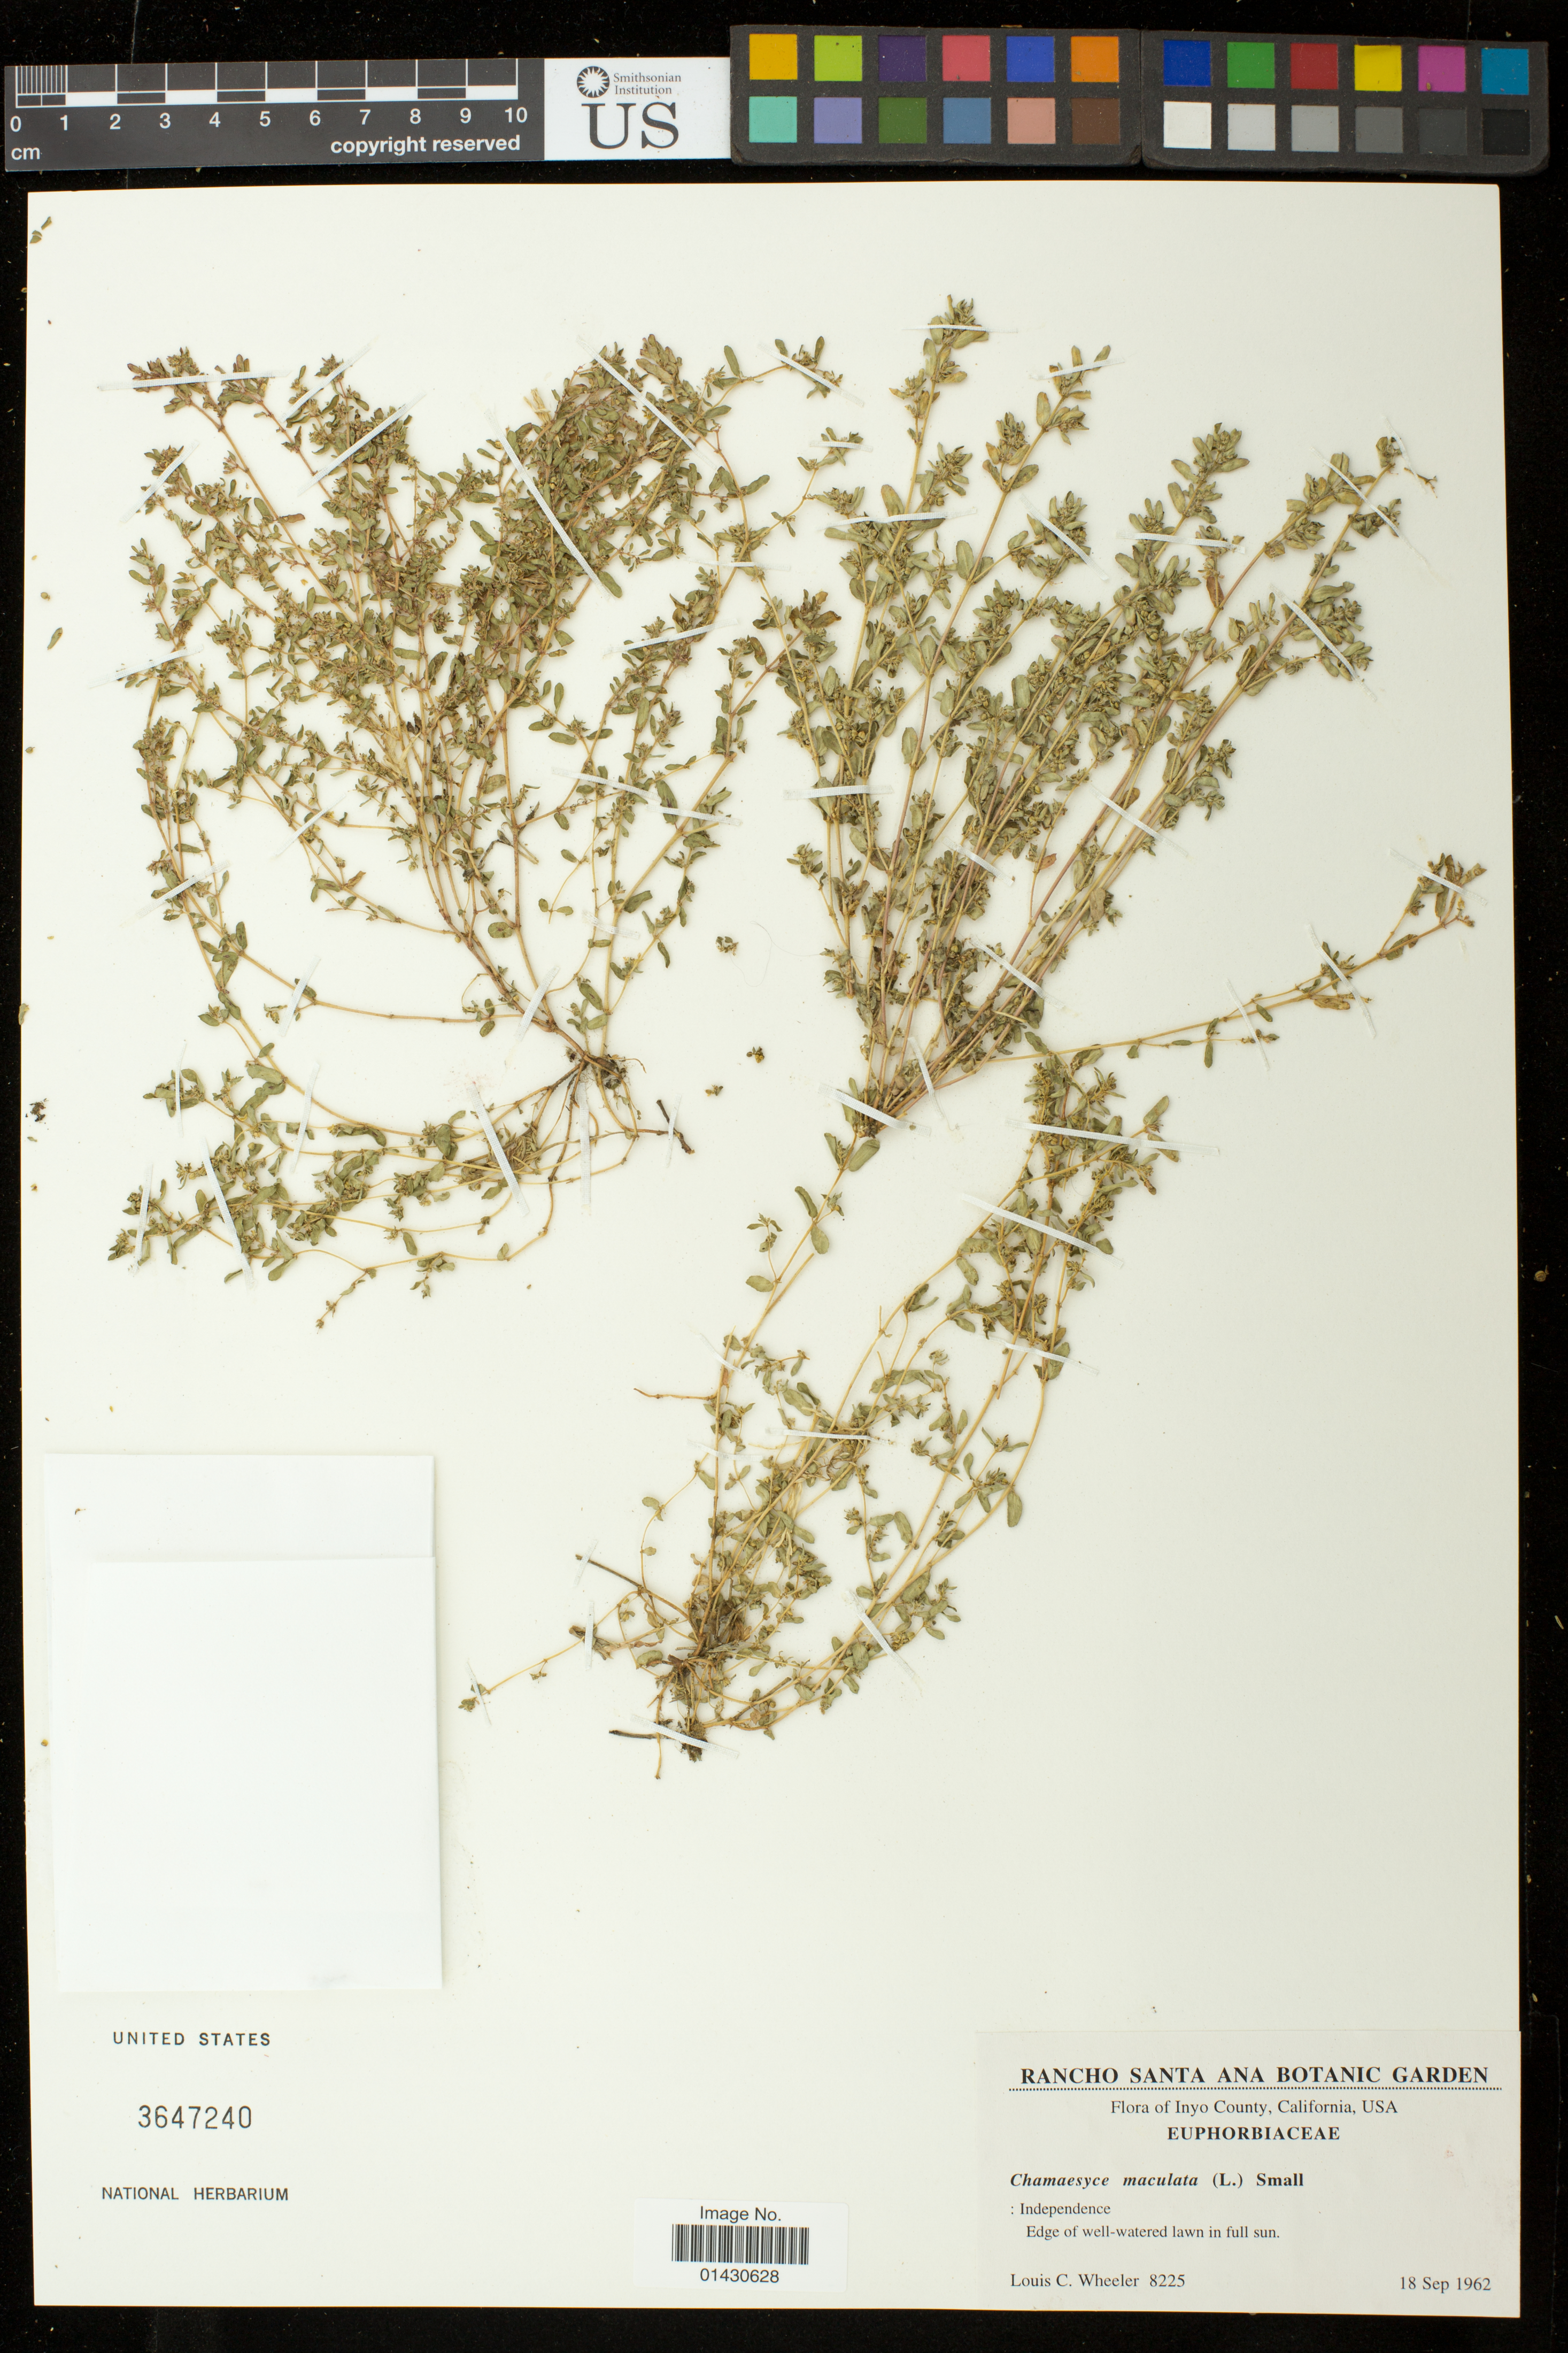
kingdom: Plantae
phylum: Tracheophyta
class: Magnoliopsida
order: Malpighiales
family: Euphorbiaceae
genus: Euphorbia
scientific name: Euphorbia maculata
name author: L.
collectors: L. C. Wheeler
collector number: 8225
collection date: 1962-09-18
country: United States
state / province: California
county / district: Inyo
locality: RANCHO SANTA ANA BOTANIC GARDEN; Edge of well-watered lawn in full sun.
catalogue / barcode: US 3647240